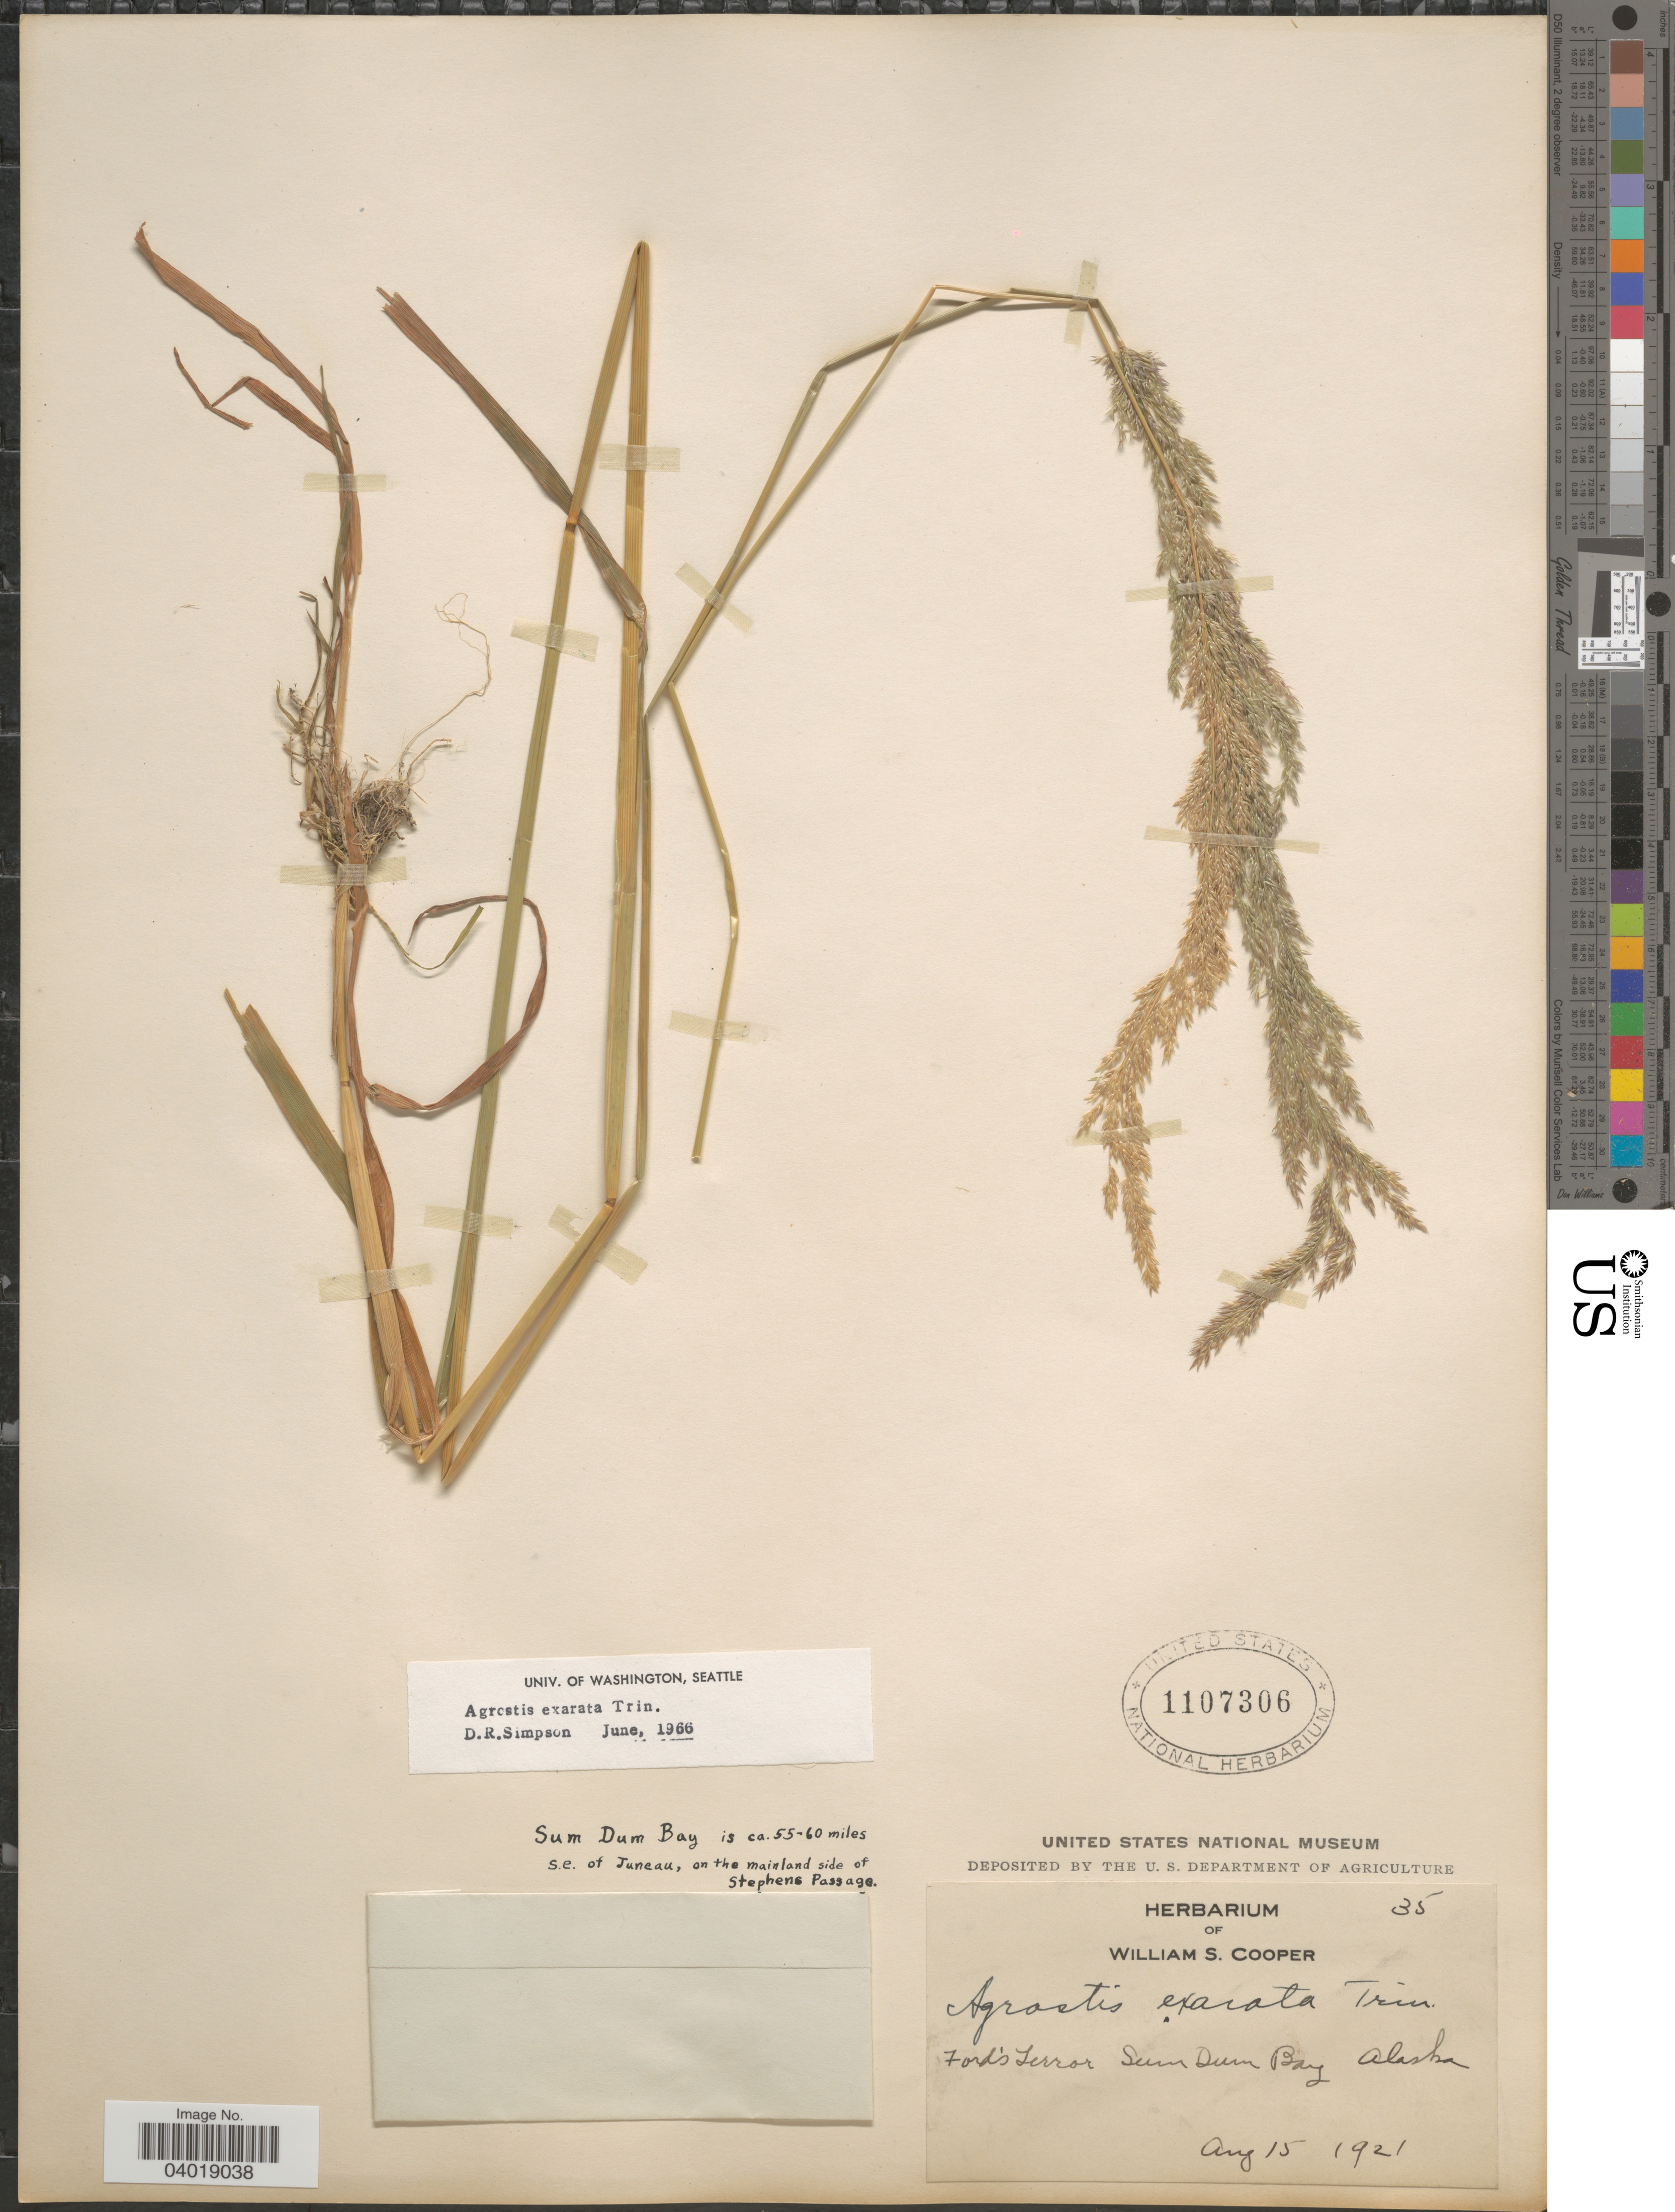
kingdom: Plantae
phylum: Tracheophyta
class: Liliopsida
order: Poales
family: Poaceae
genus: Agrostis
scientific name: Agrostis exarata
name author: Trin.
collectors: ex Herb. William S. Cooper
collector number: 35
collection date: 1921-08-15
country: United States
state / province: Alaska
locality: Sum Dum Bay is ca. 55-60 miles s.e. of Juneau, on the mainland side of Stephens Passage. Ford's Terror Sum Dum Bay.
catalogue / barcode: US 1107306